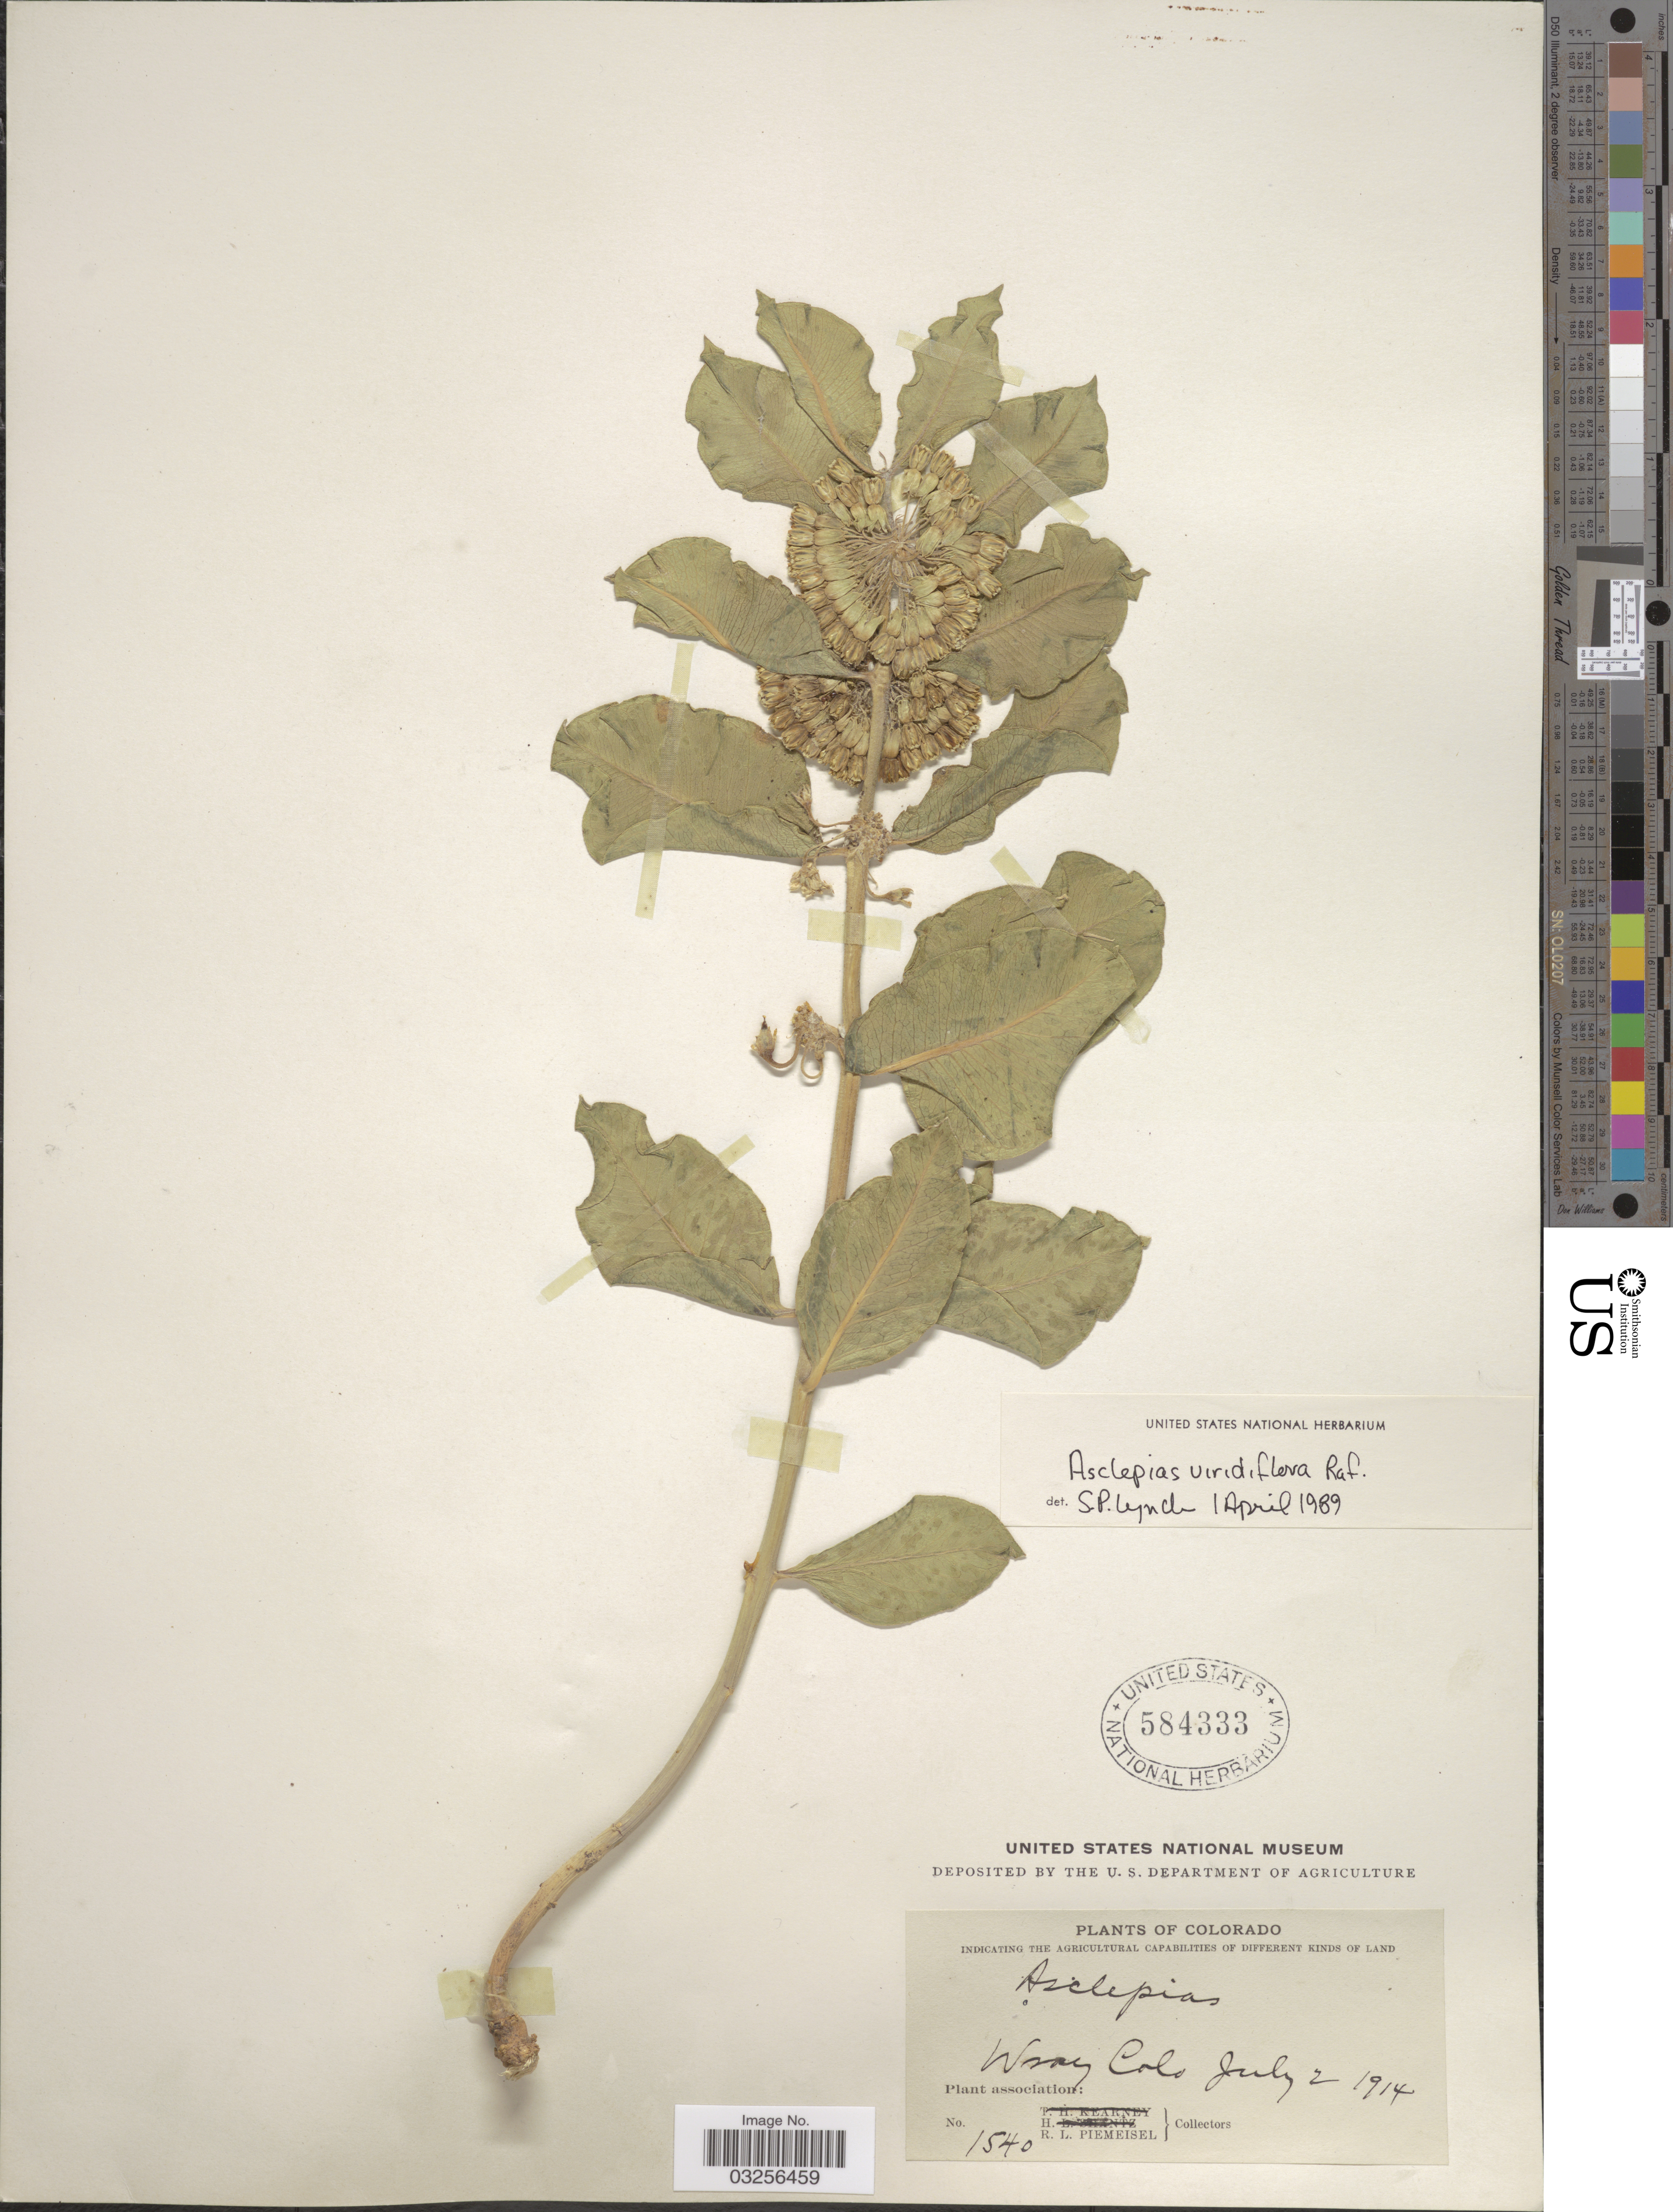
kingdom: Plantae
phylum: Tracheophyta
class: Magnoliopsida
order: Gentianales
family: Apocynaceae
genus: Asclepias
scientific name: Asclepias viridiflora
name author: Raf.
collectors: R. L. Piemeisel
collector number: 1540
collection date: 1914-07-02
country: United States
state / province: Colorado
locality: Wray Colo.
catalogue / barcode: US 584333